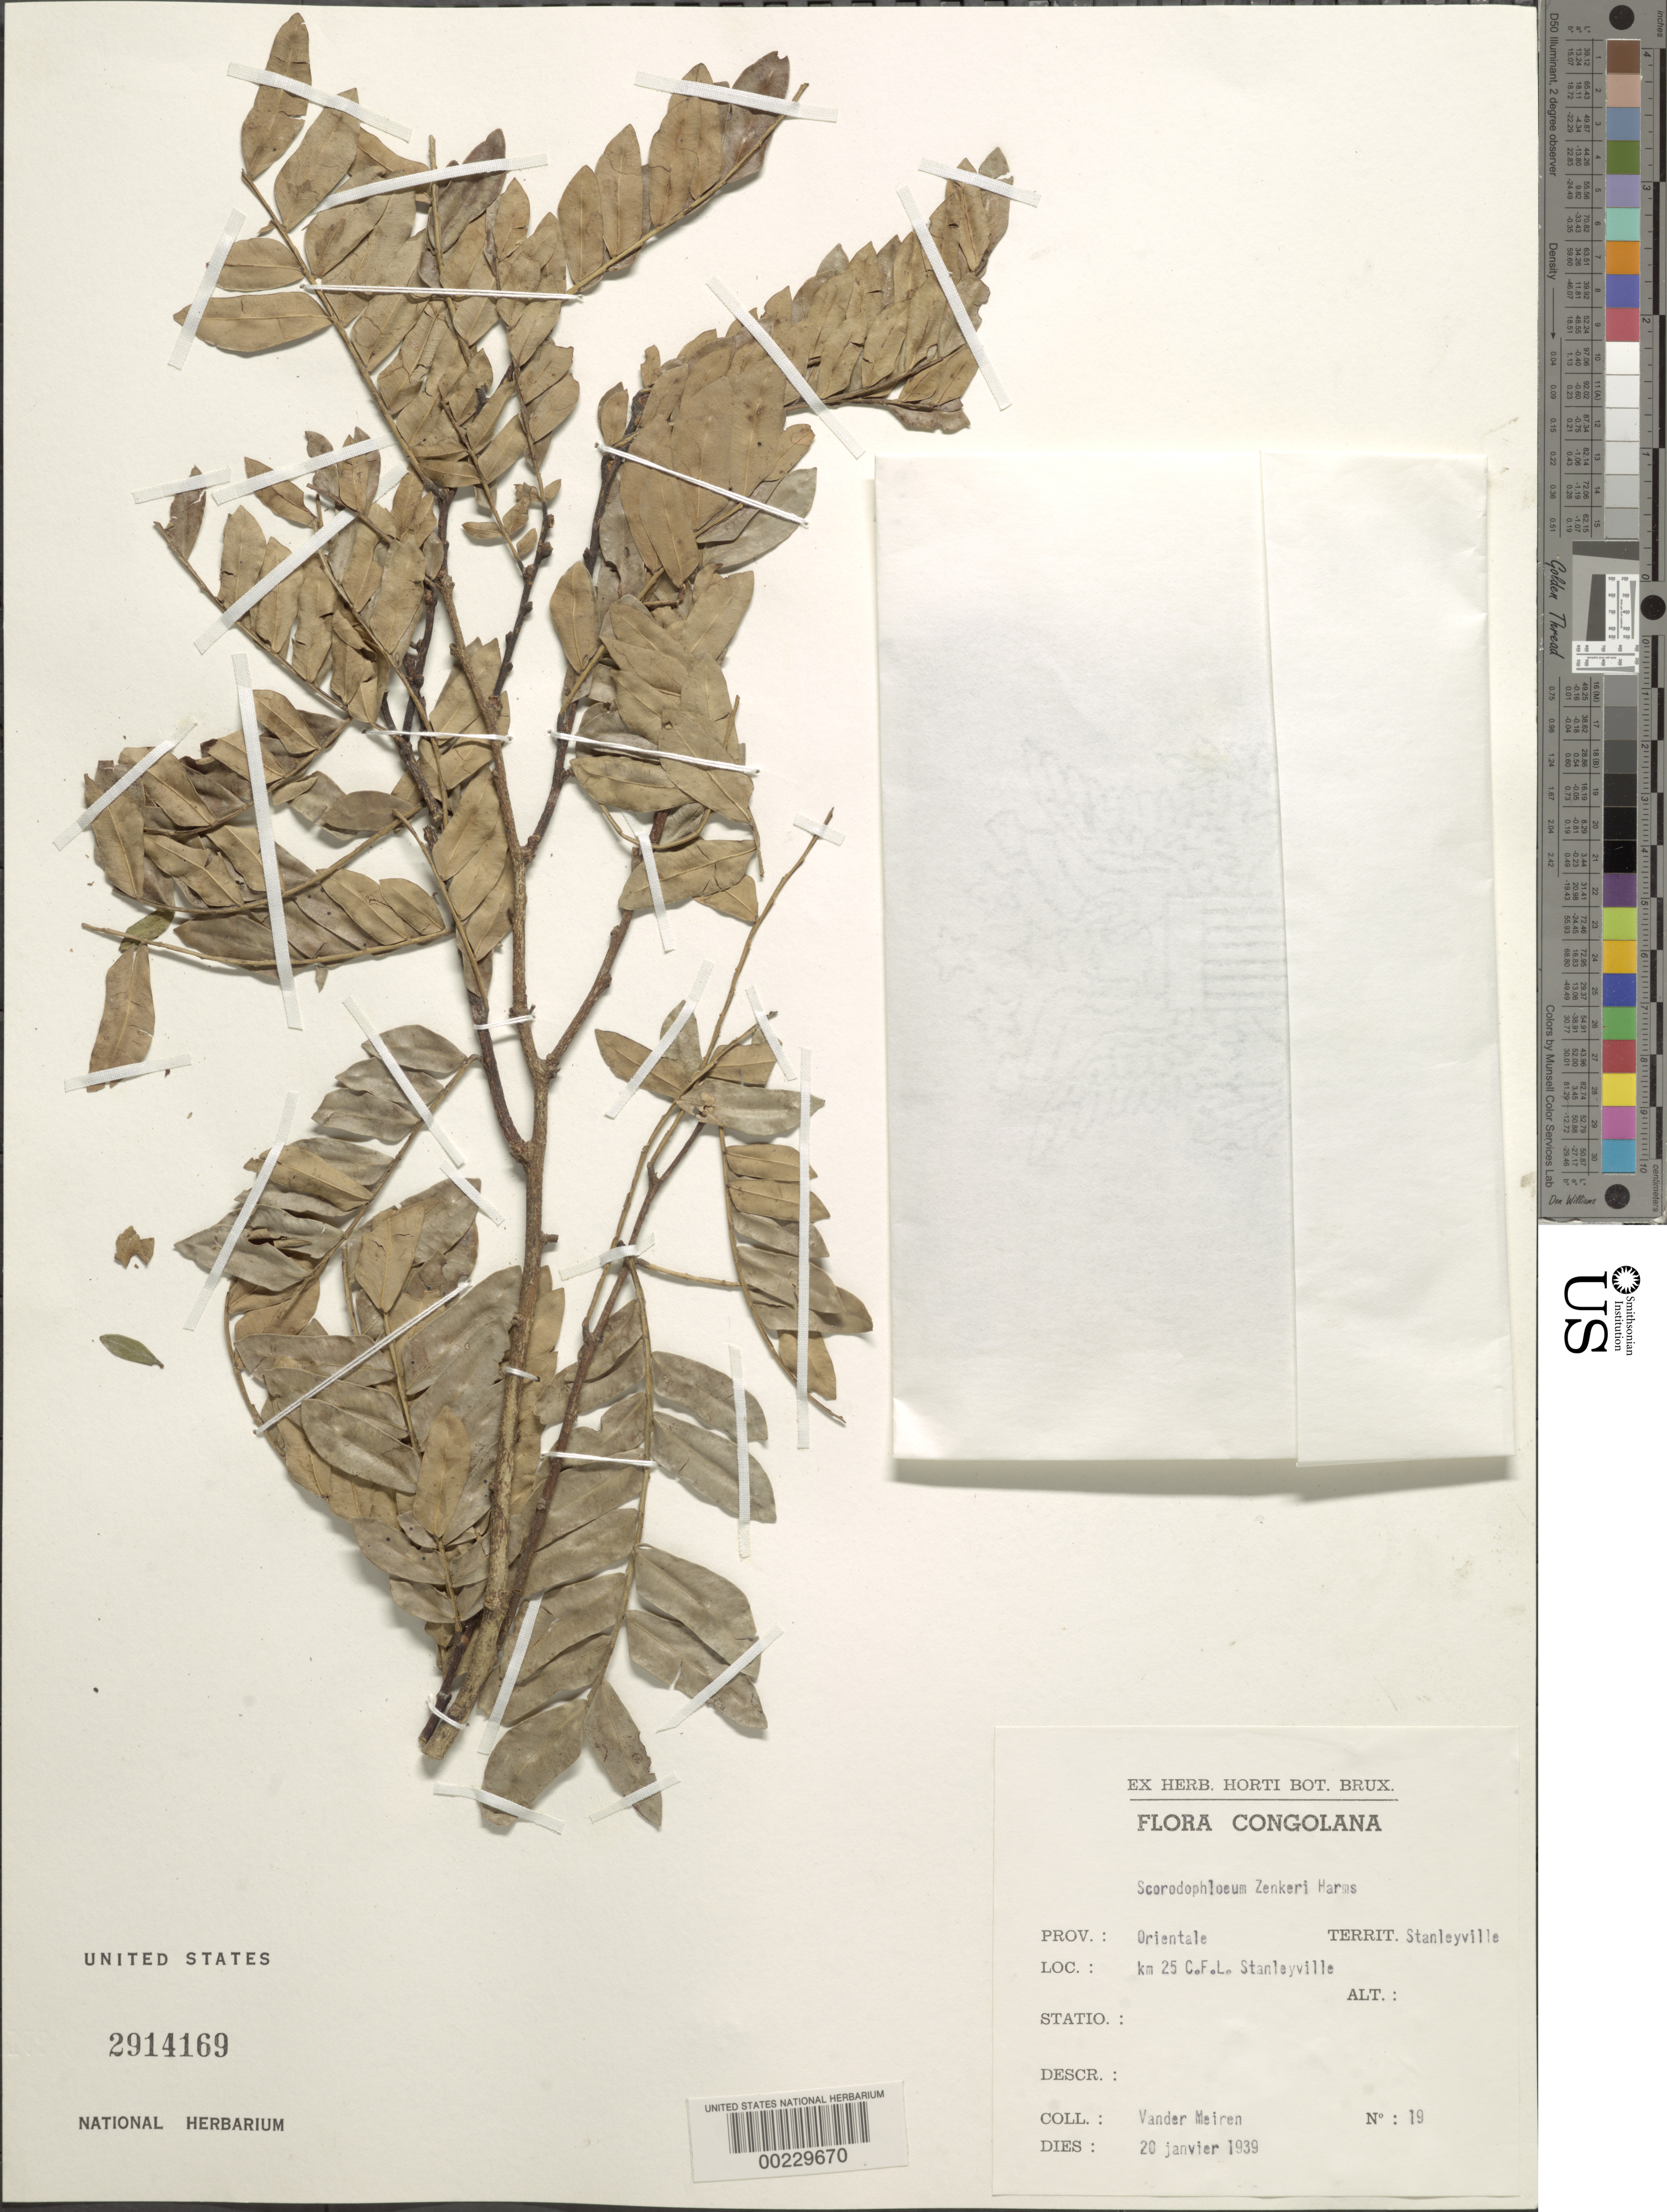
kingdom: Plantae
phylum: Tracheophyta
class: Magnoliopsida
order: Fabales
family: Fabaceae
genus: Scorodophloeus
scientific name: Scorodophloeus zenkeri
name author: Harms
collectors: Van der Meiren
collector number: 19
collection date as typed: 20 Jan 1939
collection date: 1939-01-20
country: Congo, Democratic Republic of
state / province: Kasaï-Oriental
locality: Km 25 c.f.l. stanleyville; stanleyville terr.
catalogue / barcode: US 2914169